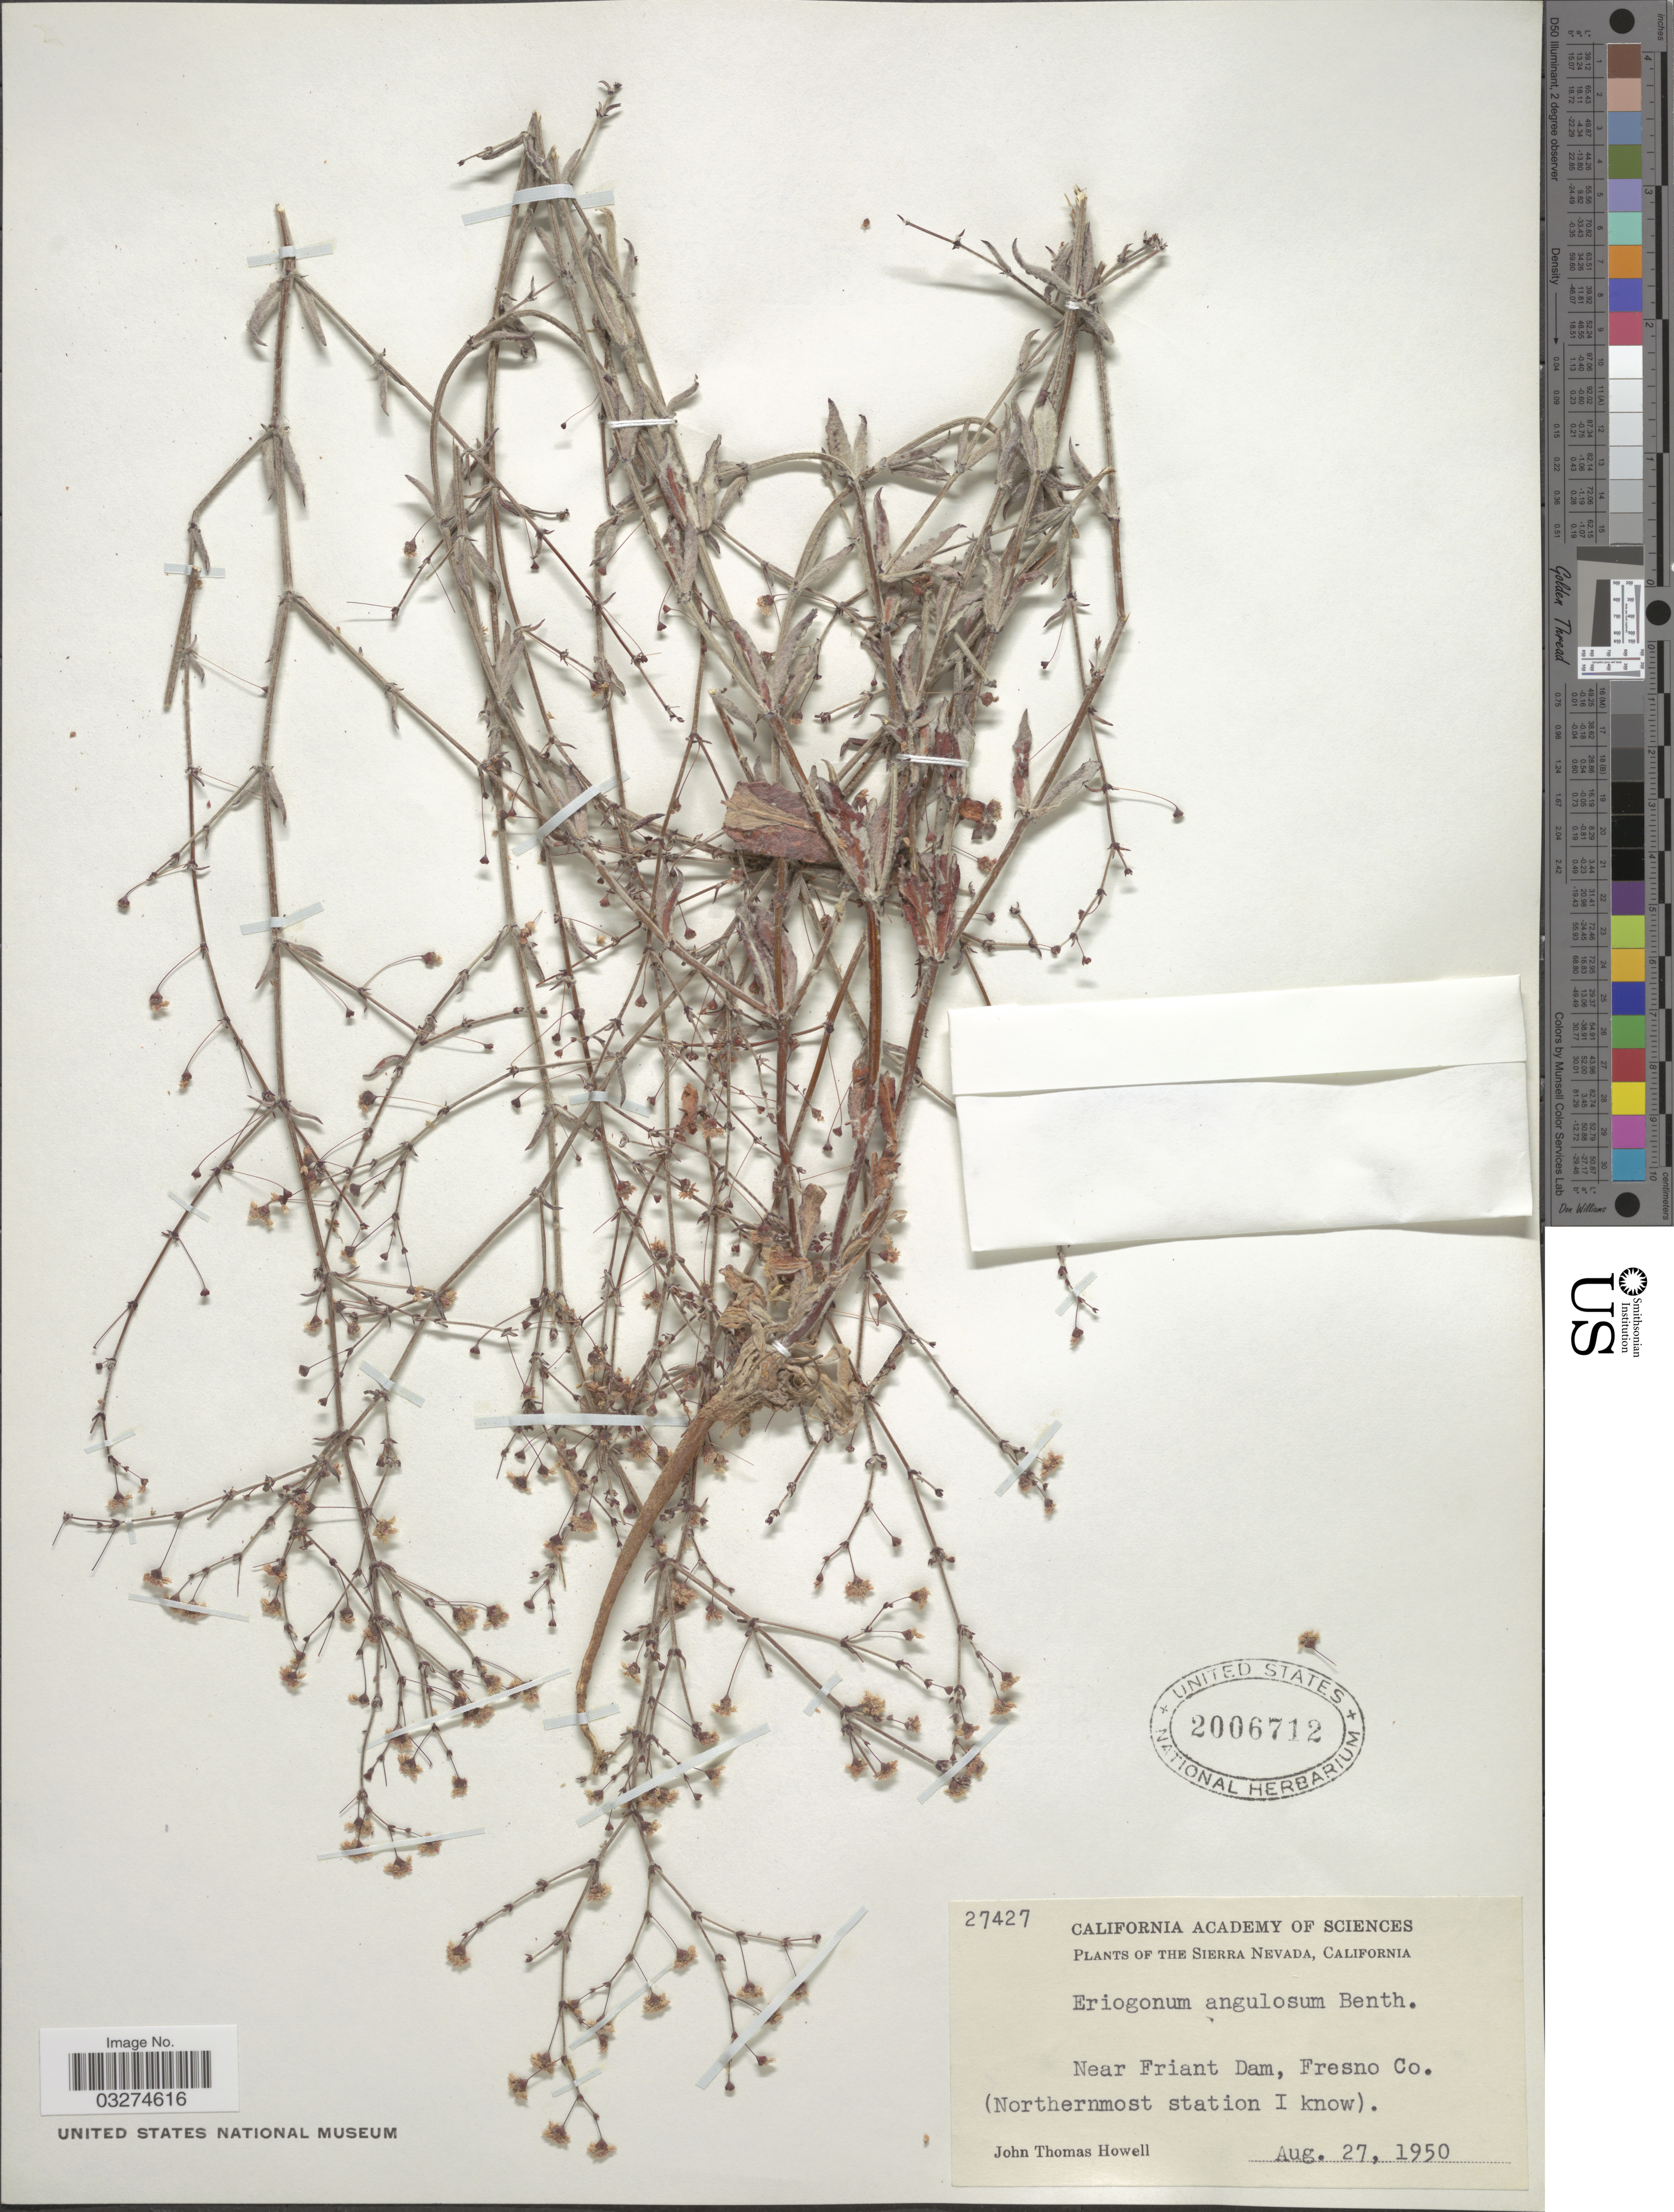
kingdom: Plantae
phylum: Tracheophyta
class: Magnoliopsida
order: Caryophyllales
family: Polygonaceae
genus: Eriogonum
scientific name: Eriogonum angulosum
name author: Benth.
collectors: J. T. Howell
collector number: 27427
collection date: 1950-08-27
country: United States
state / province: California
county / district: Fresno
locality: The Sierra Nevada. Near Friant Dam, Fresno Co. (Northernmost station I know). [unsure placement]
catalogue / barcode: US 2006712